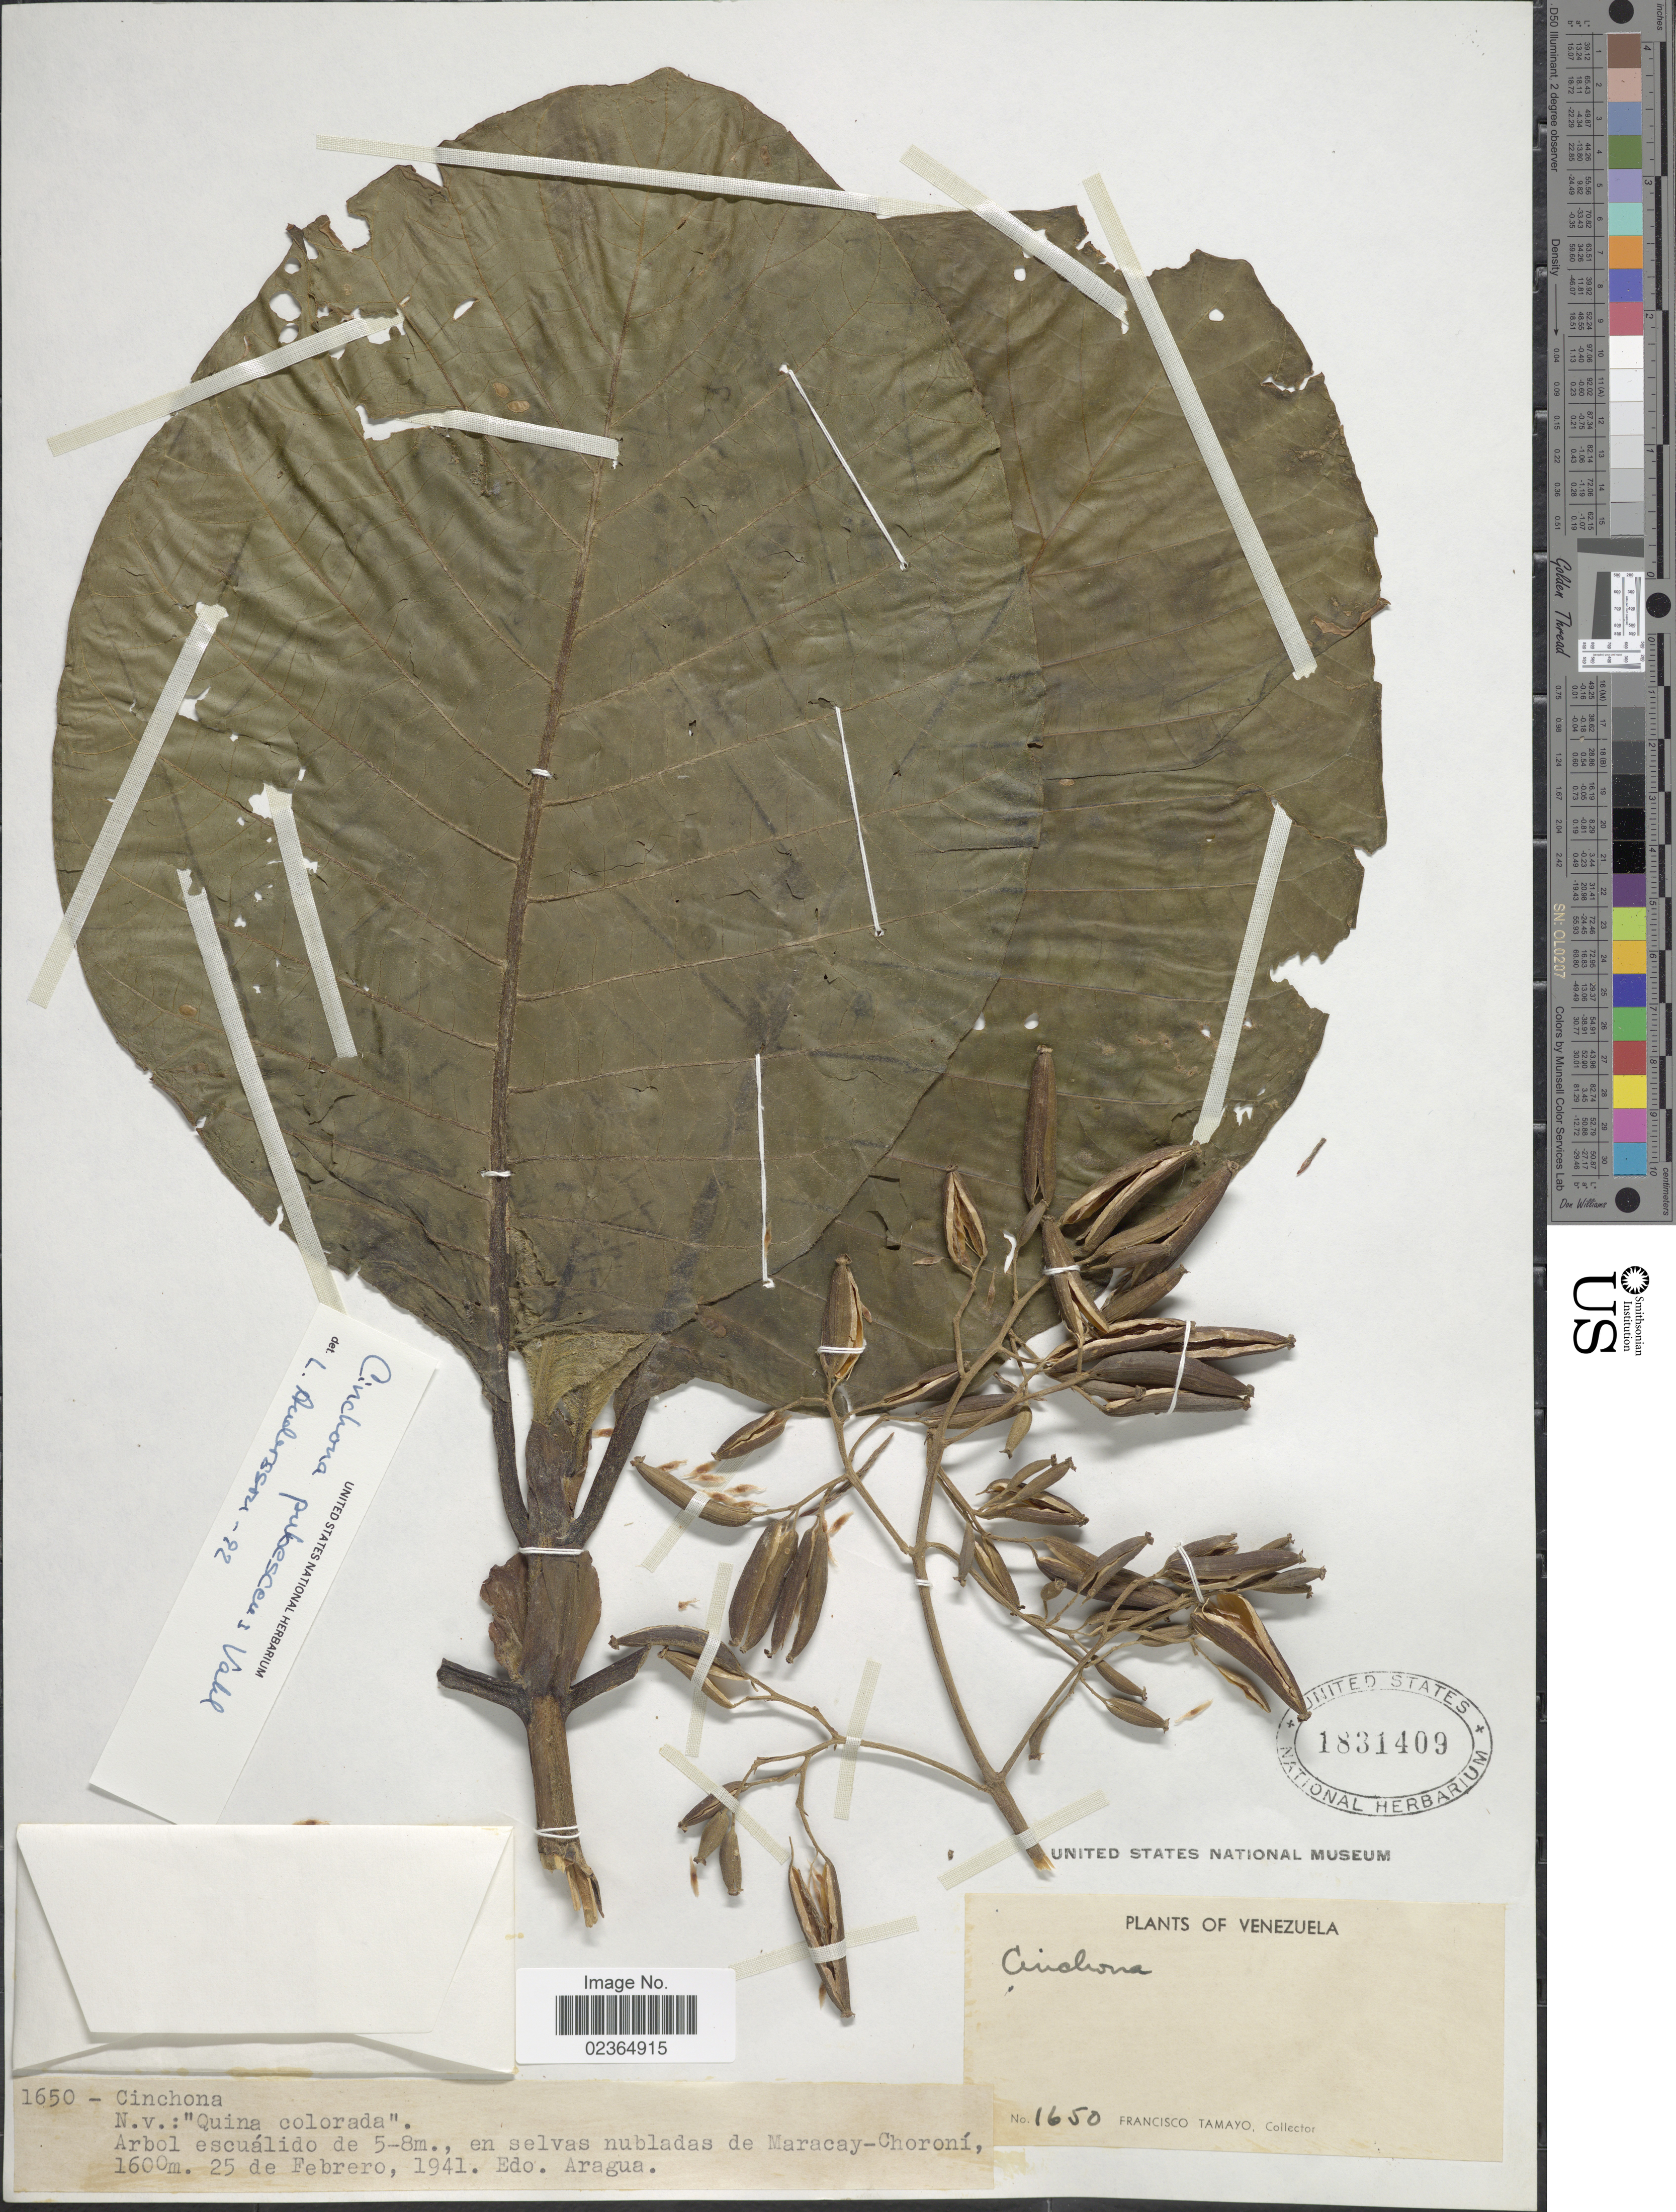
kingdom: Plantae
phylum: Tracheophyta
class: Magnoliopsida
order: Gentianales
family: Rubiaceae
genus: Cinchona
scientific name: Cinchona pubescens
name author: Vahl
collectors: F. Tamayo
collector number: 1650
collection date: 1941-02-25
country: Venezuela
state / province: Aragua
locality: Maracay-Choroní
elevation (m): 1600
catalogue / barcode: US 1831409